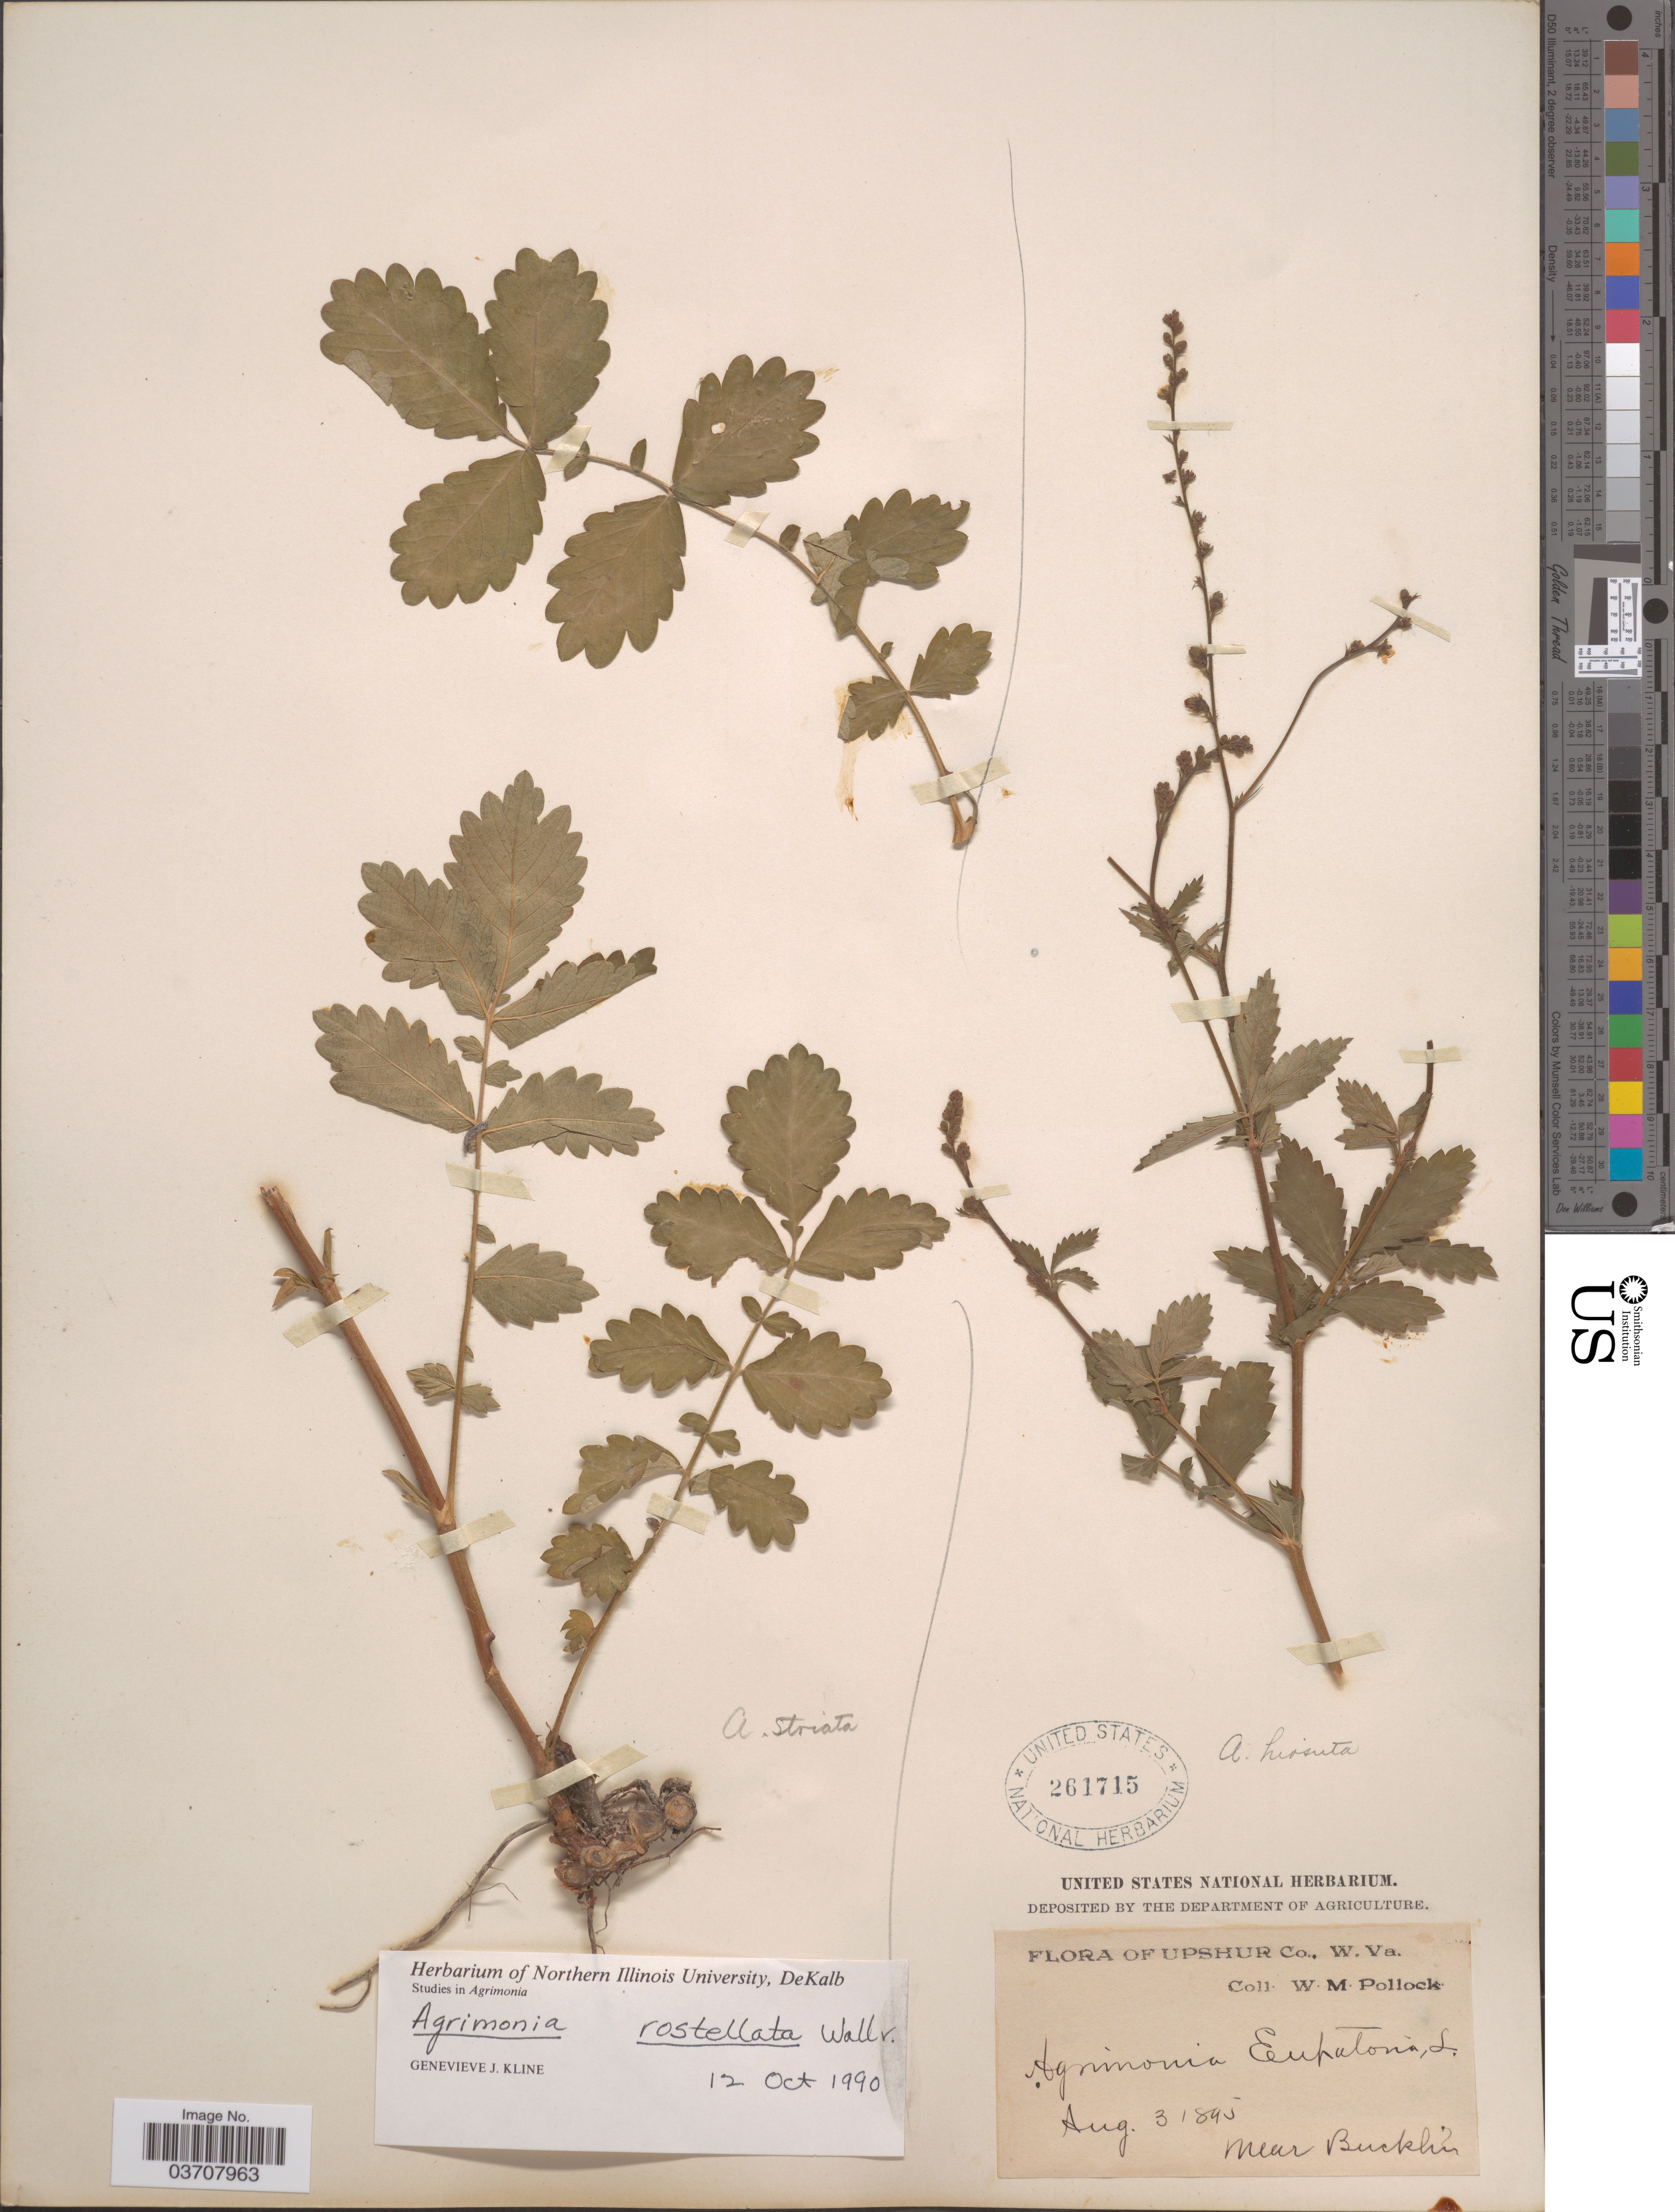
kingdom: Plantae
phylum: Tracheophyta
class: Magnoliopsida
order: Rosales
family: Rosaceae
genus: Agrimonia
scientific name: Agrimonia rostellata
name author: Wallr.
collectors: W. M. Pollock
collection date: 1895-08-03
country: United States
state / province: West Virginia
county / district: Upshur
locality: Near Bucklin.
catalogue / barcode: US 261715